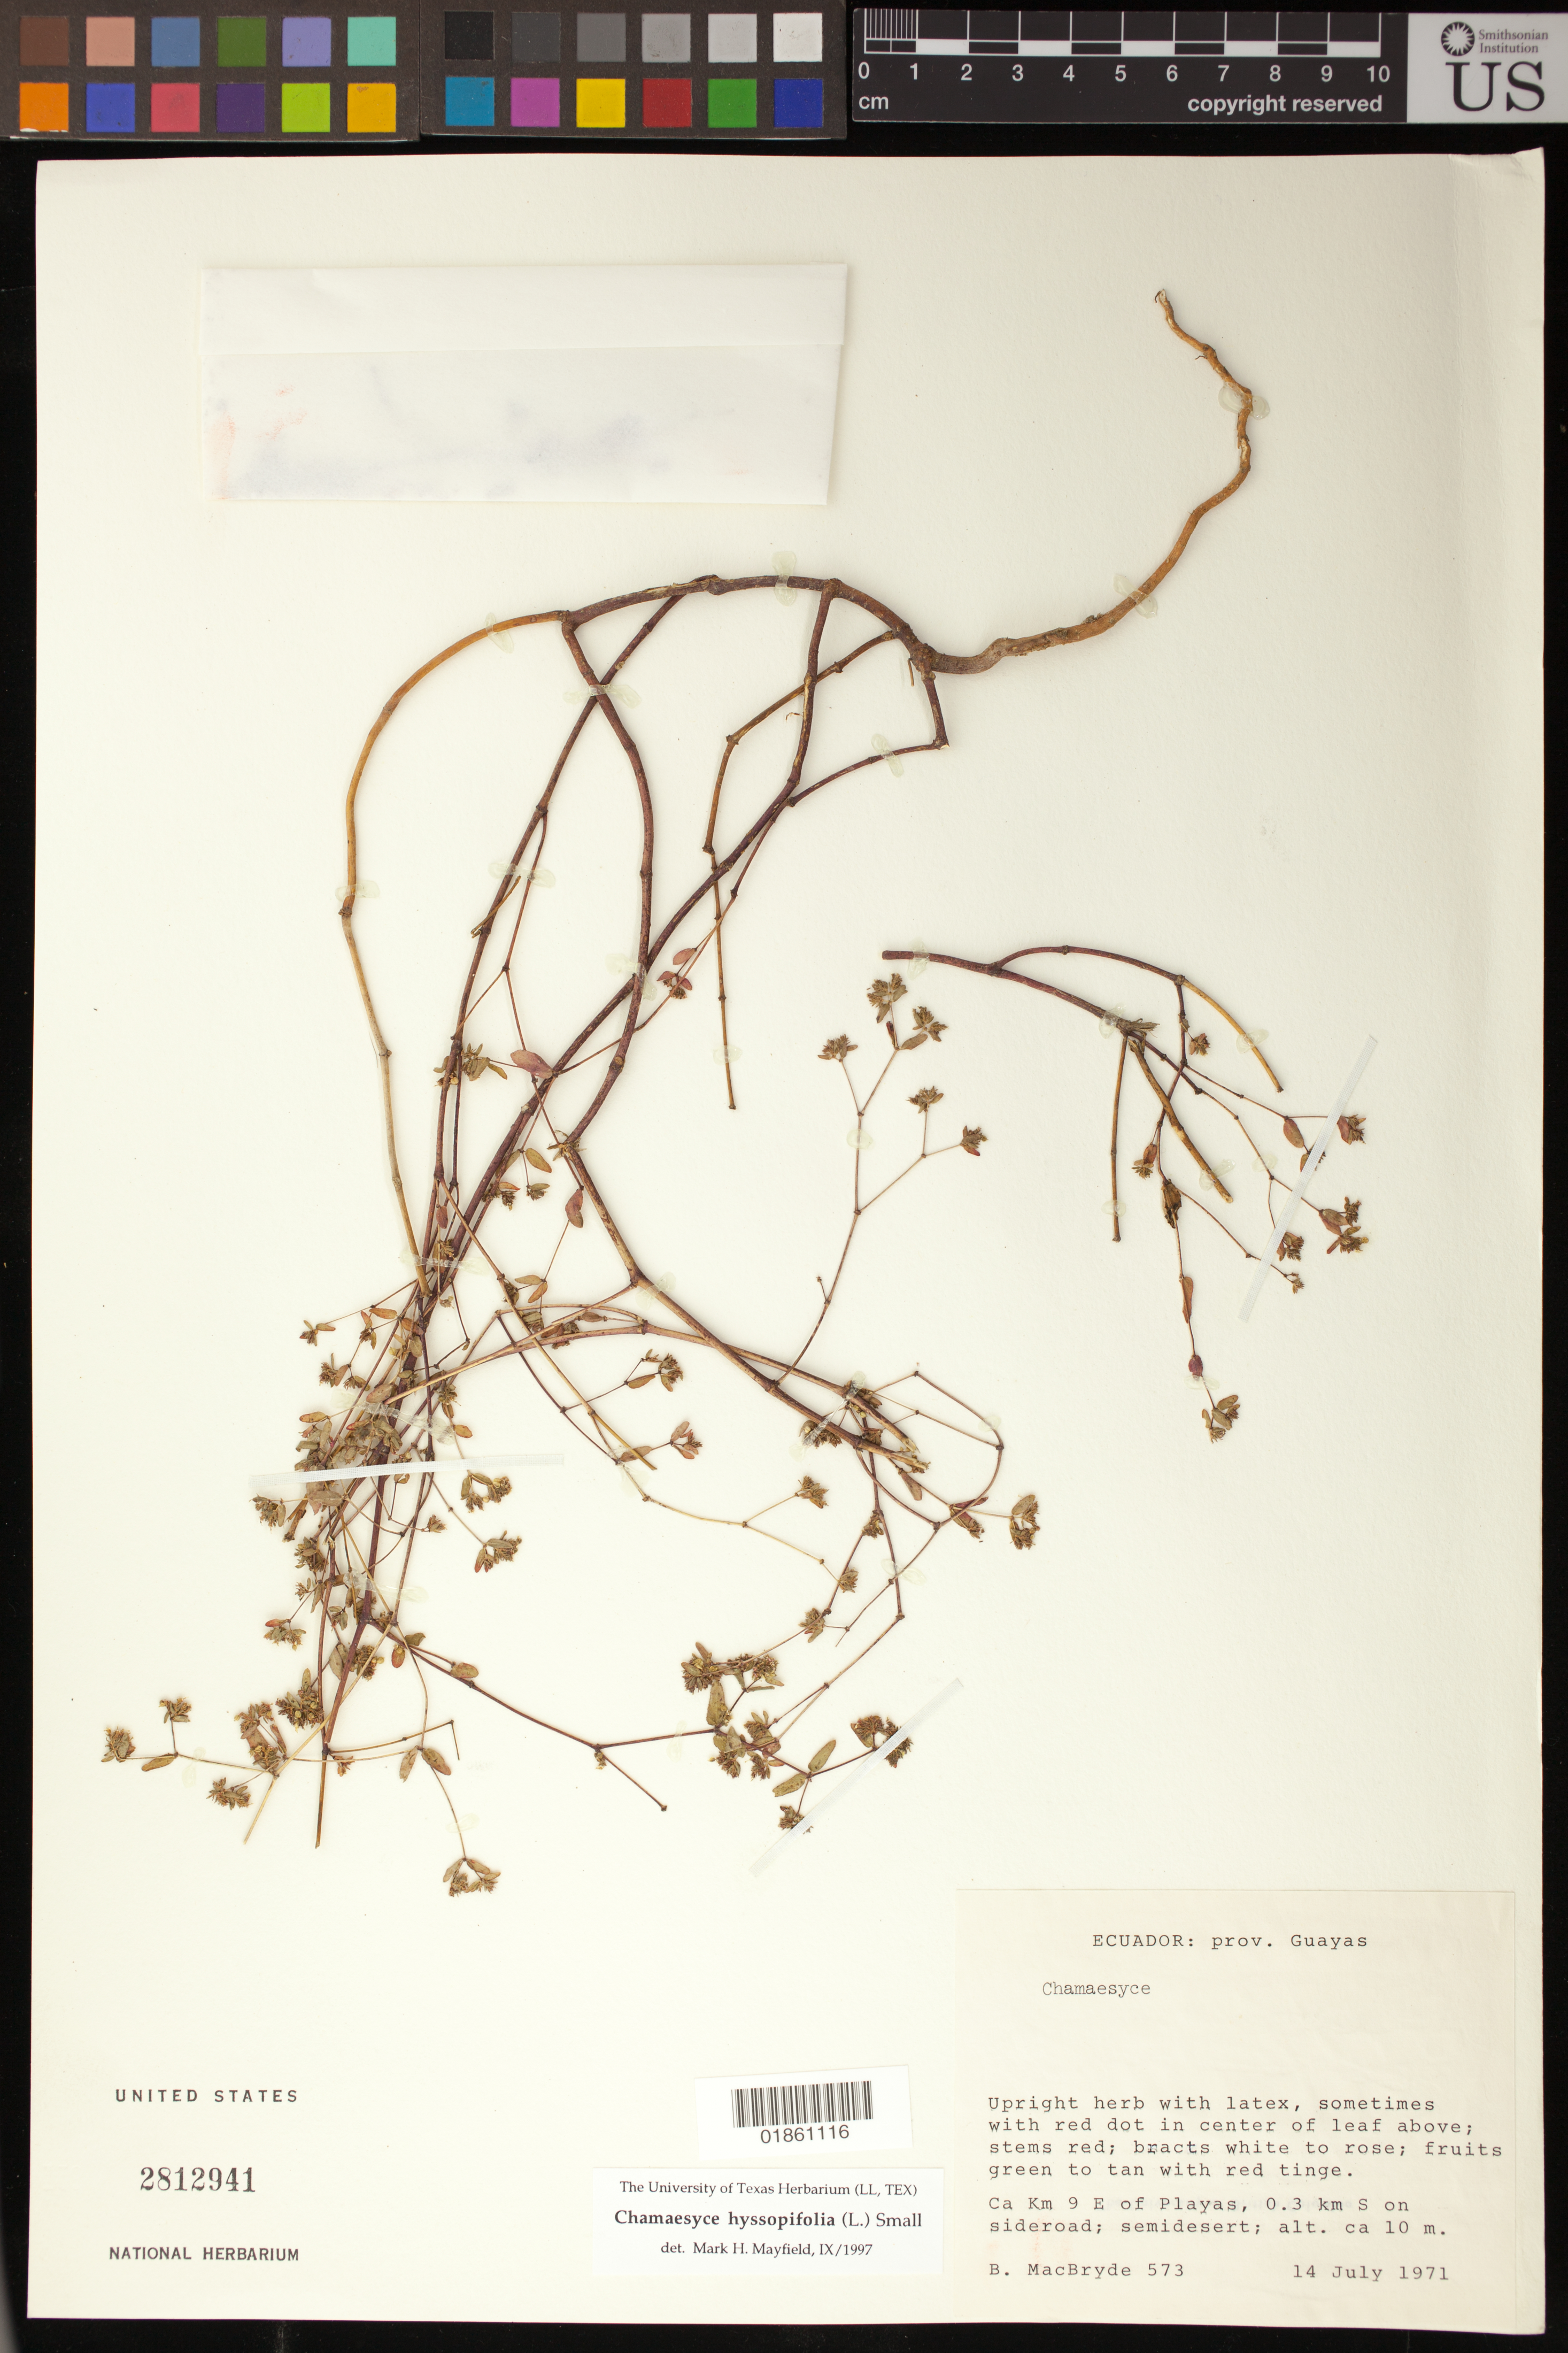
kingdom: Plantae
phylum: Tracheophyta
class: Magnoliopsida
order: Malpighiales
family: Euphorbiaceae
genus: Euphorbia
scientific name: Euphorbia hyssopifolia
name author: L.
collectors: B. MacBryde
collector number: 573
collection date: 1971-07-14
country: Ecuador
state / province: Guayas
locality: Ca Km 9 E of Playas, 0.3 km S on sideroad; semidesert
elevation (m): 10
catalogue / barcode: US 2812941